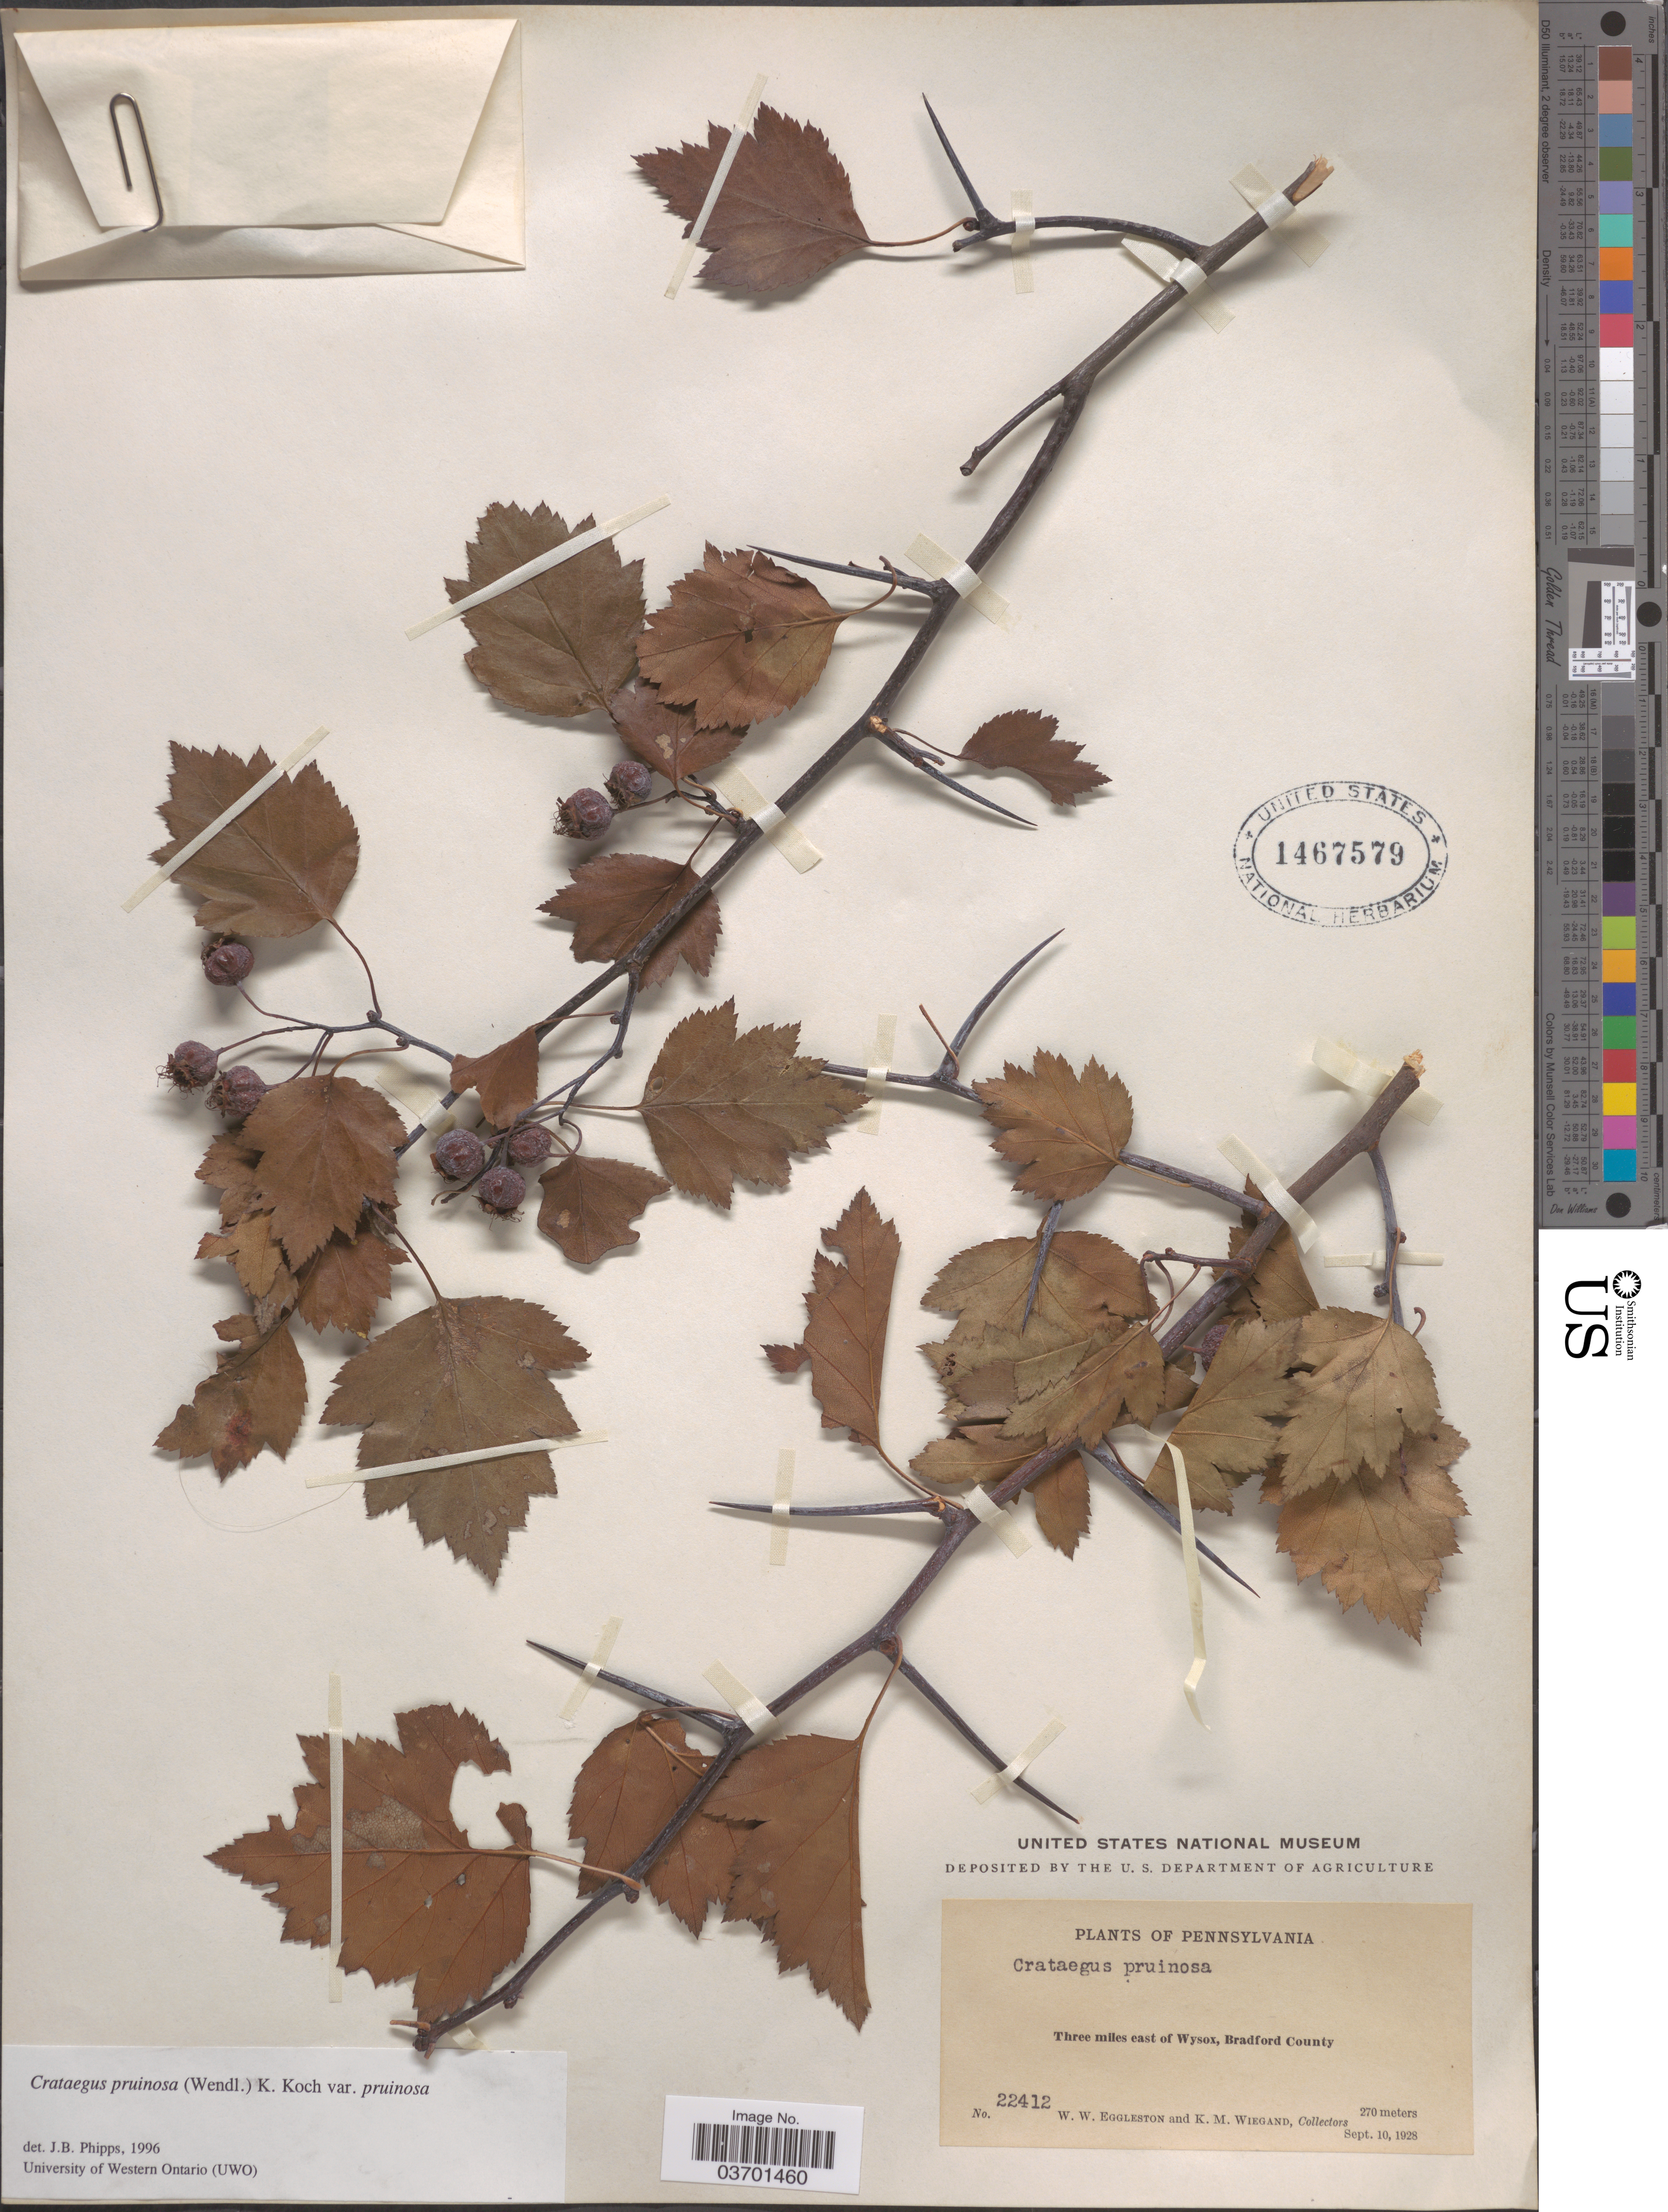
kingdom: Plantae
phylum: Tracheophyta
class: Magnoliopsida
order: Rosales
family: Rosaceae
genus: Crataegus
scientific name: Crataegus pruinosa var. pruinosa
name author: (H.L. Wendl.) K. Koch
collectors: W. W. Eggleston & K. M. Wiegand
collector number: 22412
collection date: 1928-09-10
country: United States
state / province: Pennsylvania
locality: Three miles east of Wysox, Bradford County.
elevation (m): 270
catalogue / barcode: US 1467579